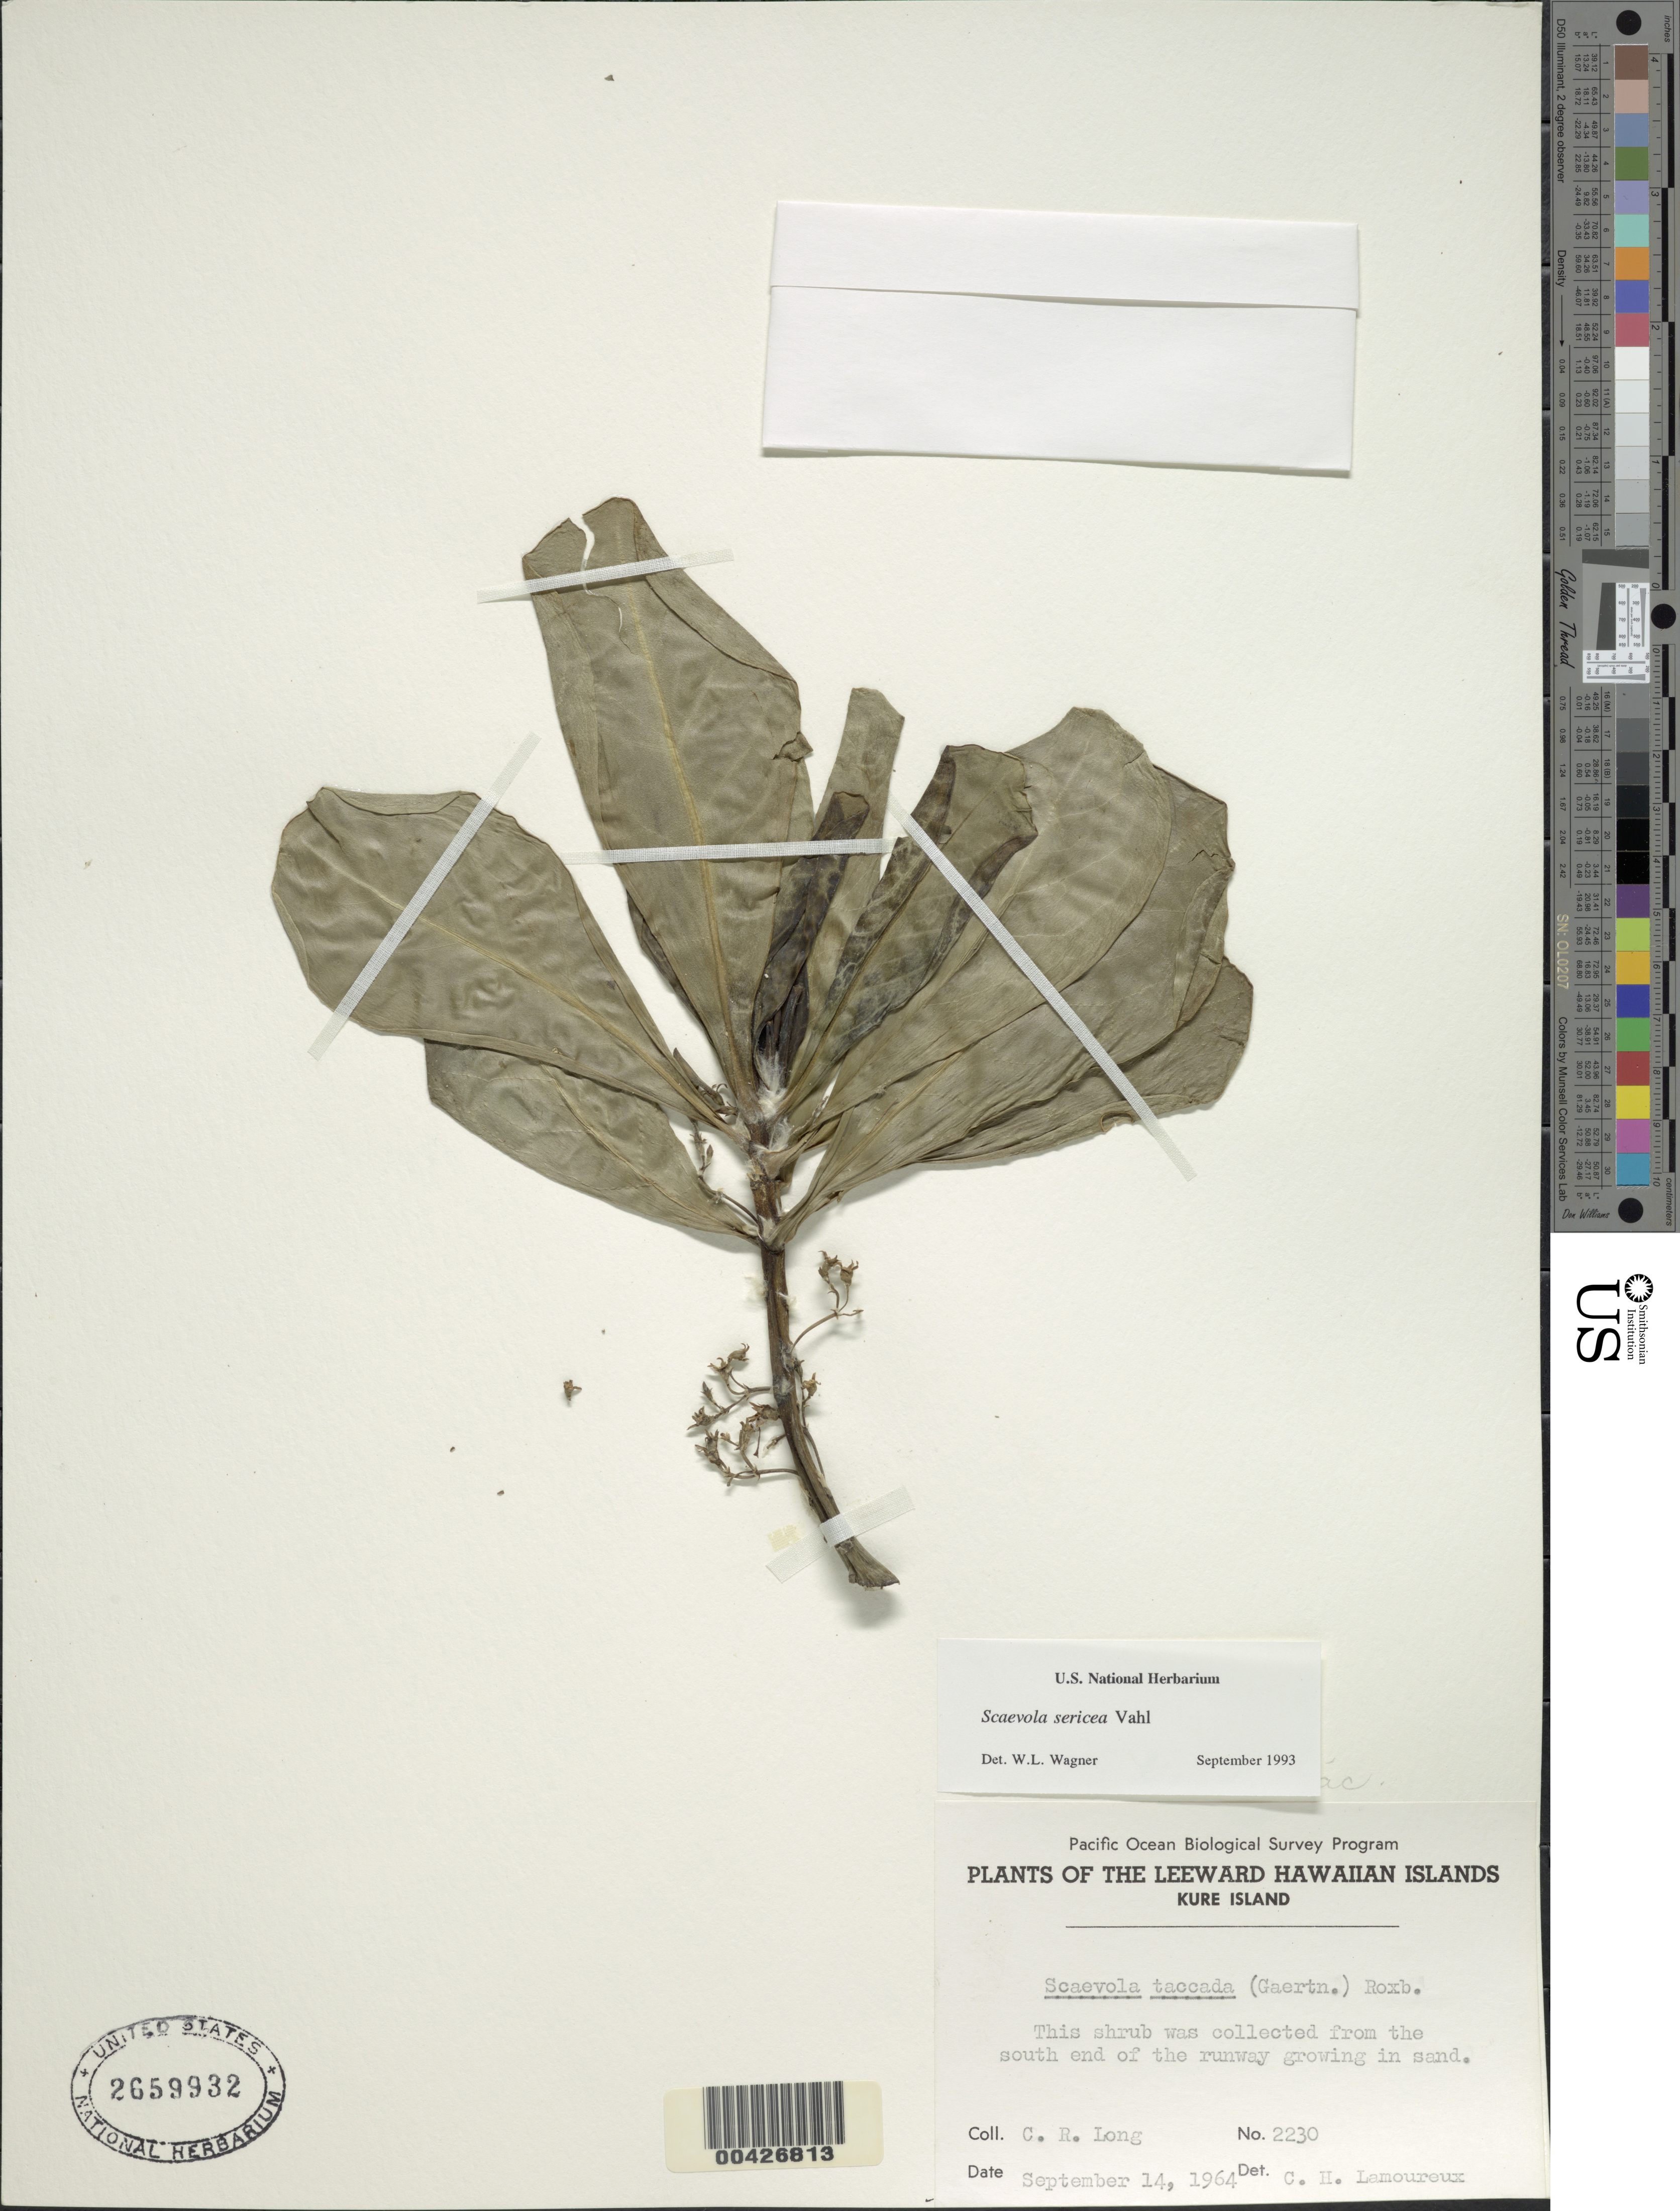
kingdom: Plantae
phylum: Tracheophyta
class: Magnoliopsida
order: Asterales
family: Goodeniaceae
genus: Scaevola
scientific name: Scaevola taccada var. taccada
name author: (Gaertn.) Roxb.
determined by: Wagner, W. L., (BOT), Smithsonian Institution - National Museum of Natural History (UNITED STATES)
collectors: C. Long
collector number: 2230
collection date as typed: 14 Sep 1964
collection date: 1964-09-14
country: United States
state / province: Hawaii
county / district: Honolulu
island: Kure Atoll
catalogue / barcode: US 2659932